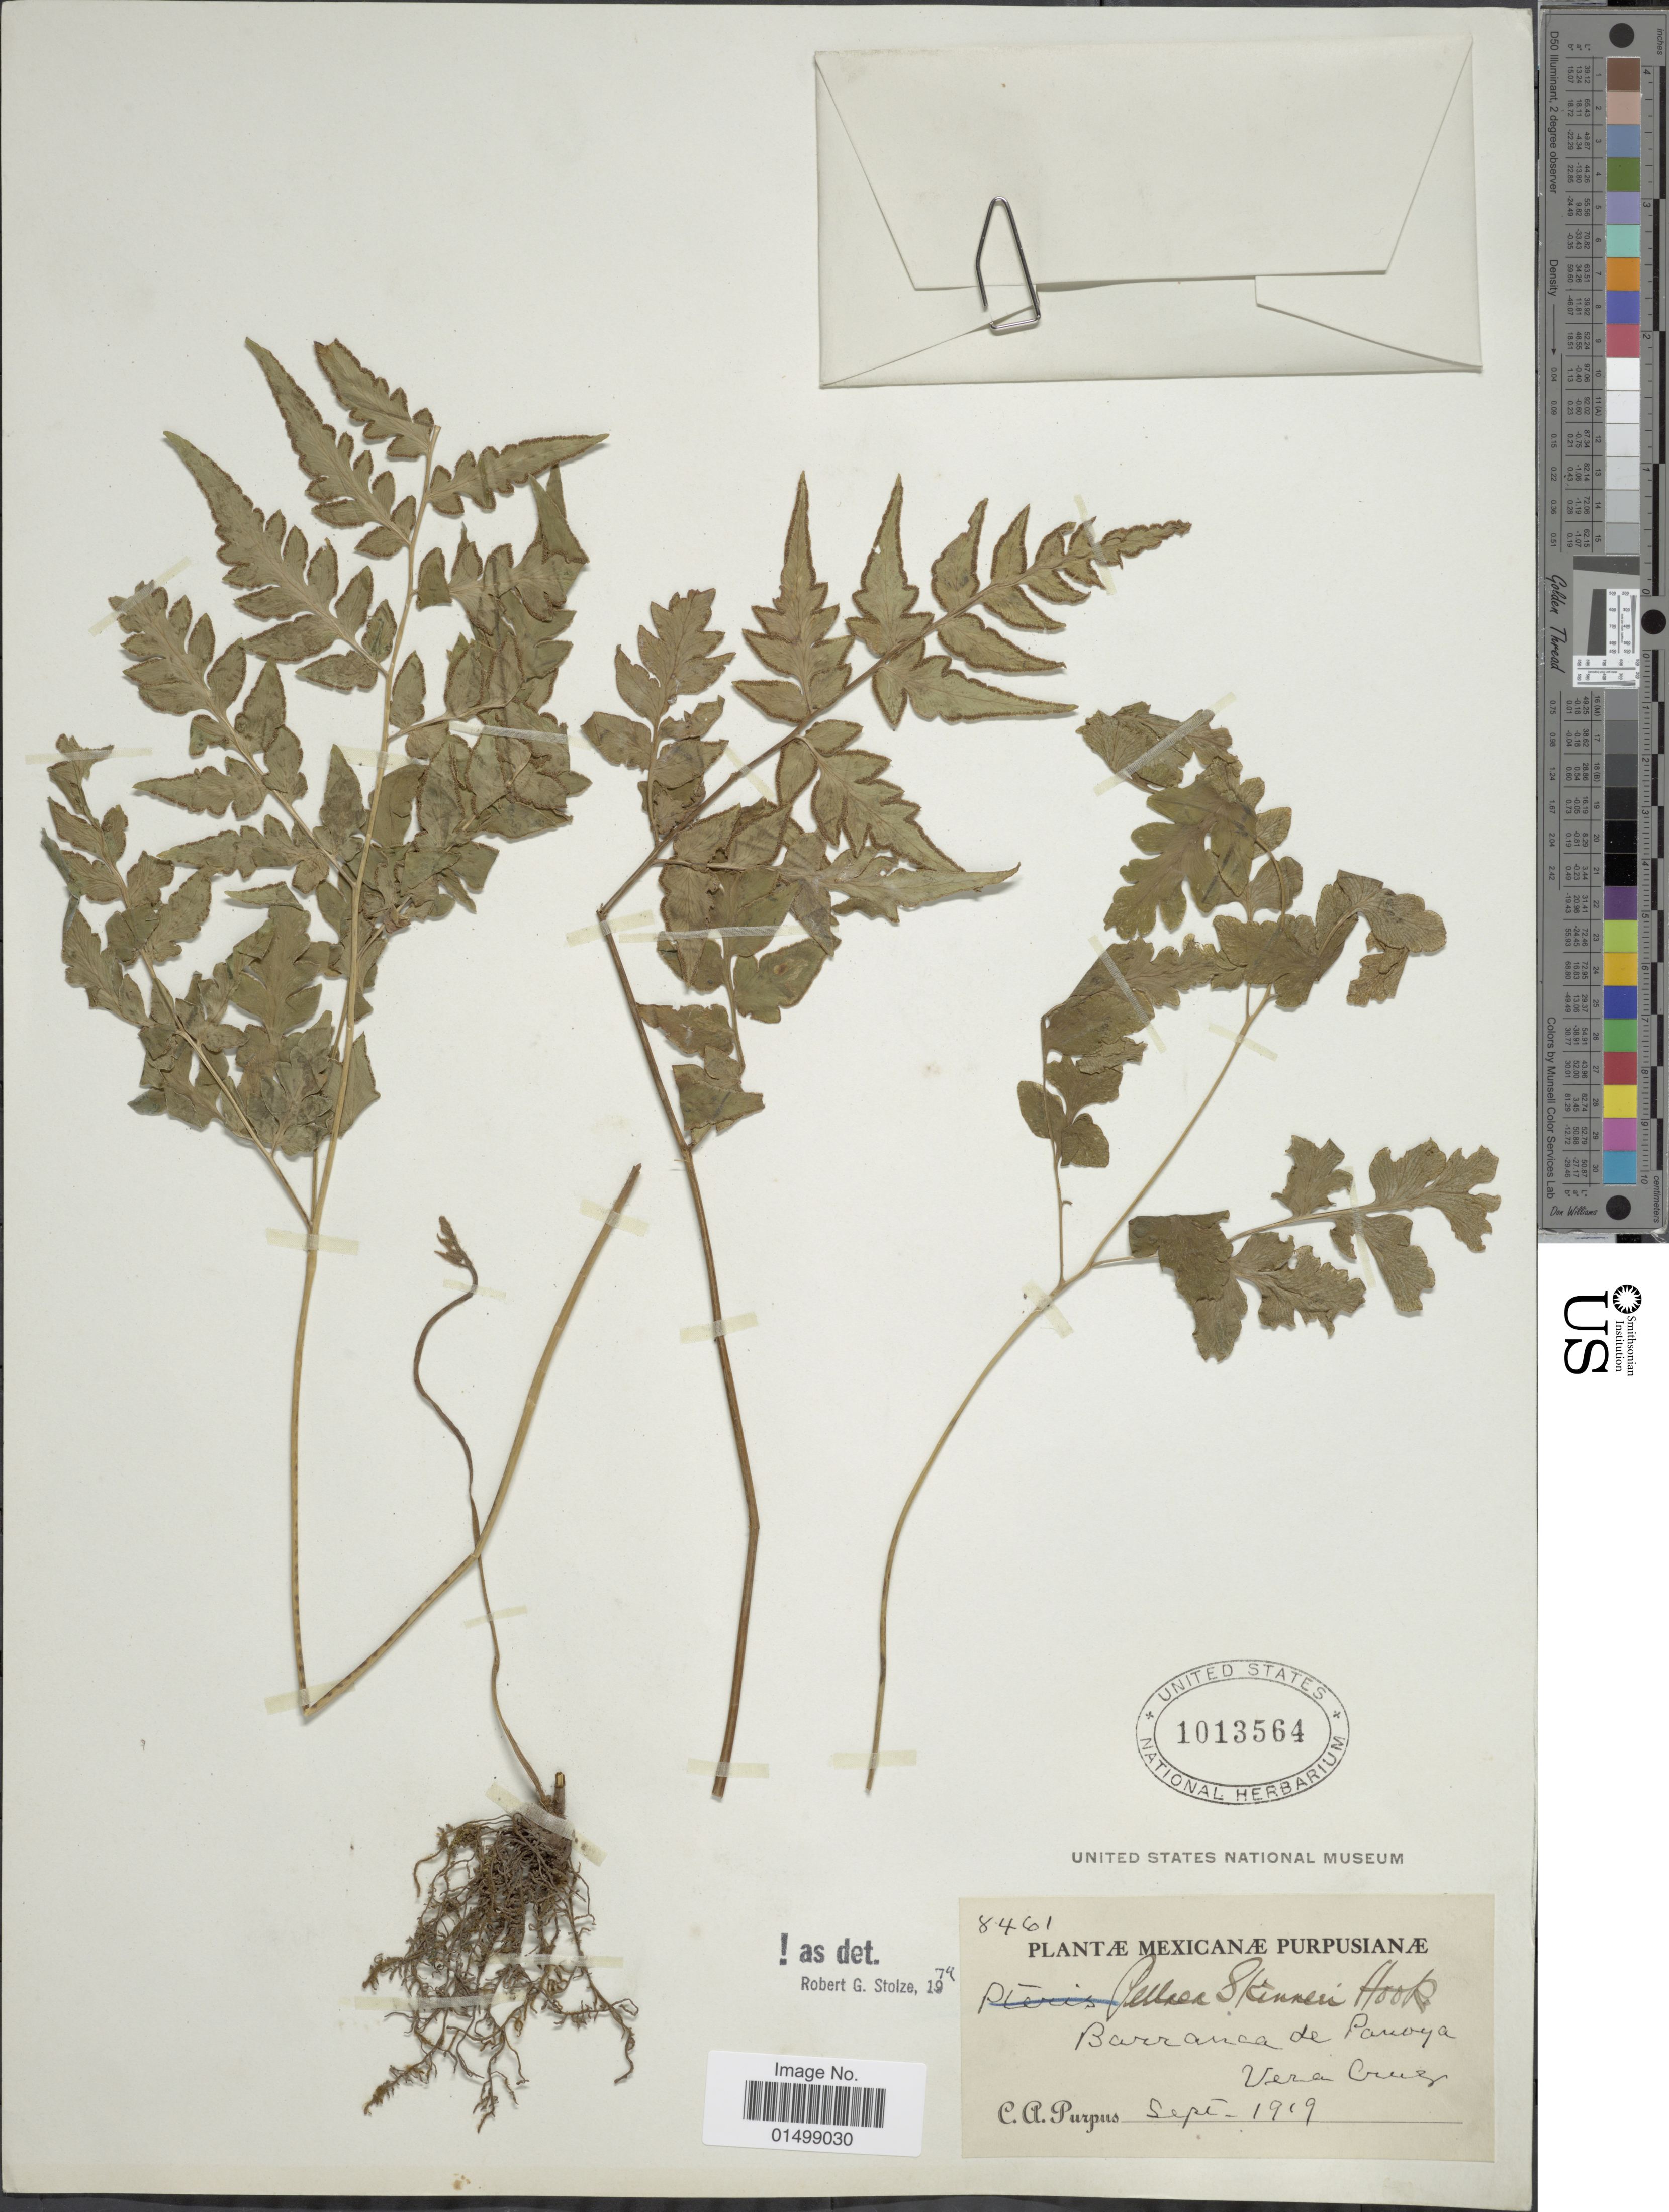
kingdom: Plantae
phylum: Tracheophyta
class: Polypodiopsida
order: Polypodiales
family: Pteridaceae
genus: Cheilanthes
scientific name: Cheilanthes skinneri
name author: (Hook.) T. Moore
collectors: C. A. Purpus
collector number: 8461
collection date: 1919-09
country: Mexico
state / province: Veracruz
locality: Barranca de Panoaya, Vera Cruz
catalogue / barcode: US 1013564